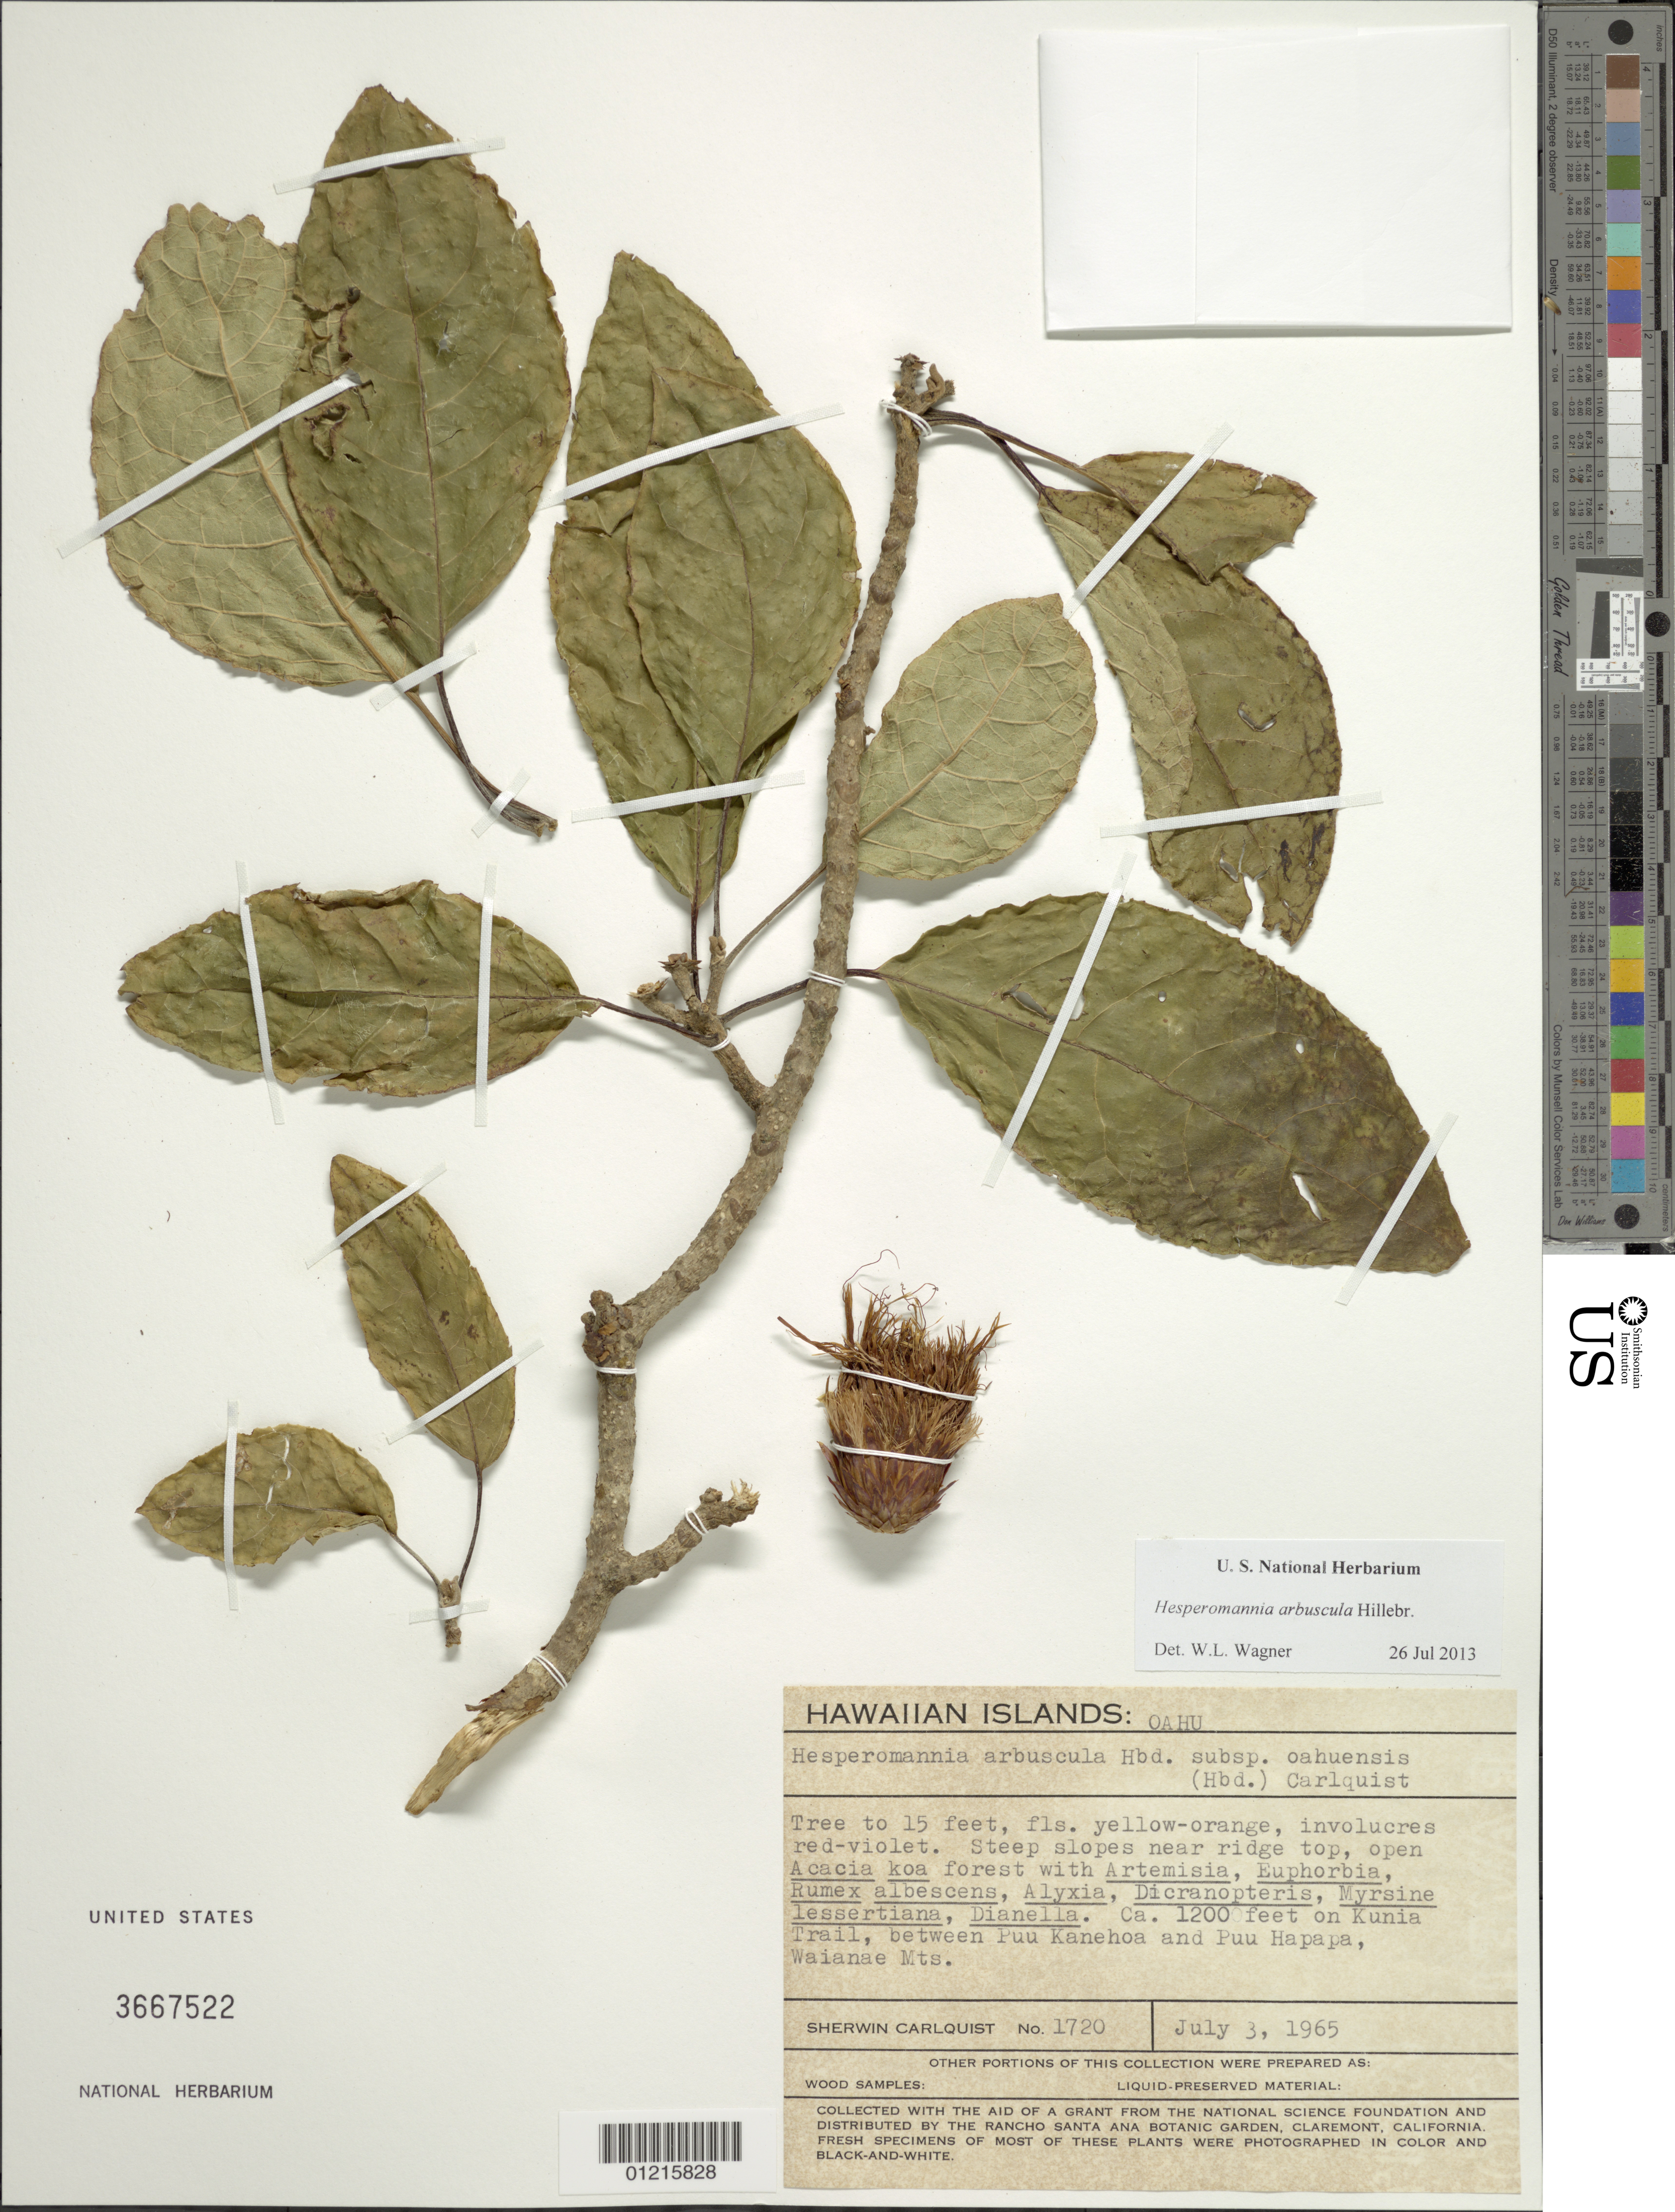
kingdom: Plantae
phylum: Tracheophyta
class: Magnoliopsida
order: Asterales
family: Asteraceae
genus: Hesperomannia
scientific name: Hesperomannia oahuensis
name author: (Hillebr.) O. Deg.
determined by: Wagner, W. L., (BOT), Smithsonian Institution - National Museum of Natural History (UNITED STATES)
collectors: S. Carlquist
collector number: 1720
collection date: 1965-07-03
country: United States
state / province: Hawaii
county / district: Honolulu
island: Oahu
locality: Waianae Mts., on Kunia Trail, between Puu Kanehoa and Puu Hapapa, steep slopes near ridge top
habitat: Forest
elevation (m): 366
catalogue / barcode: US 3667522